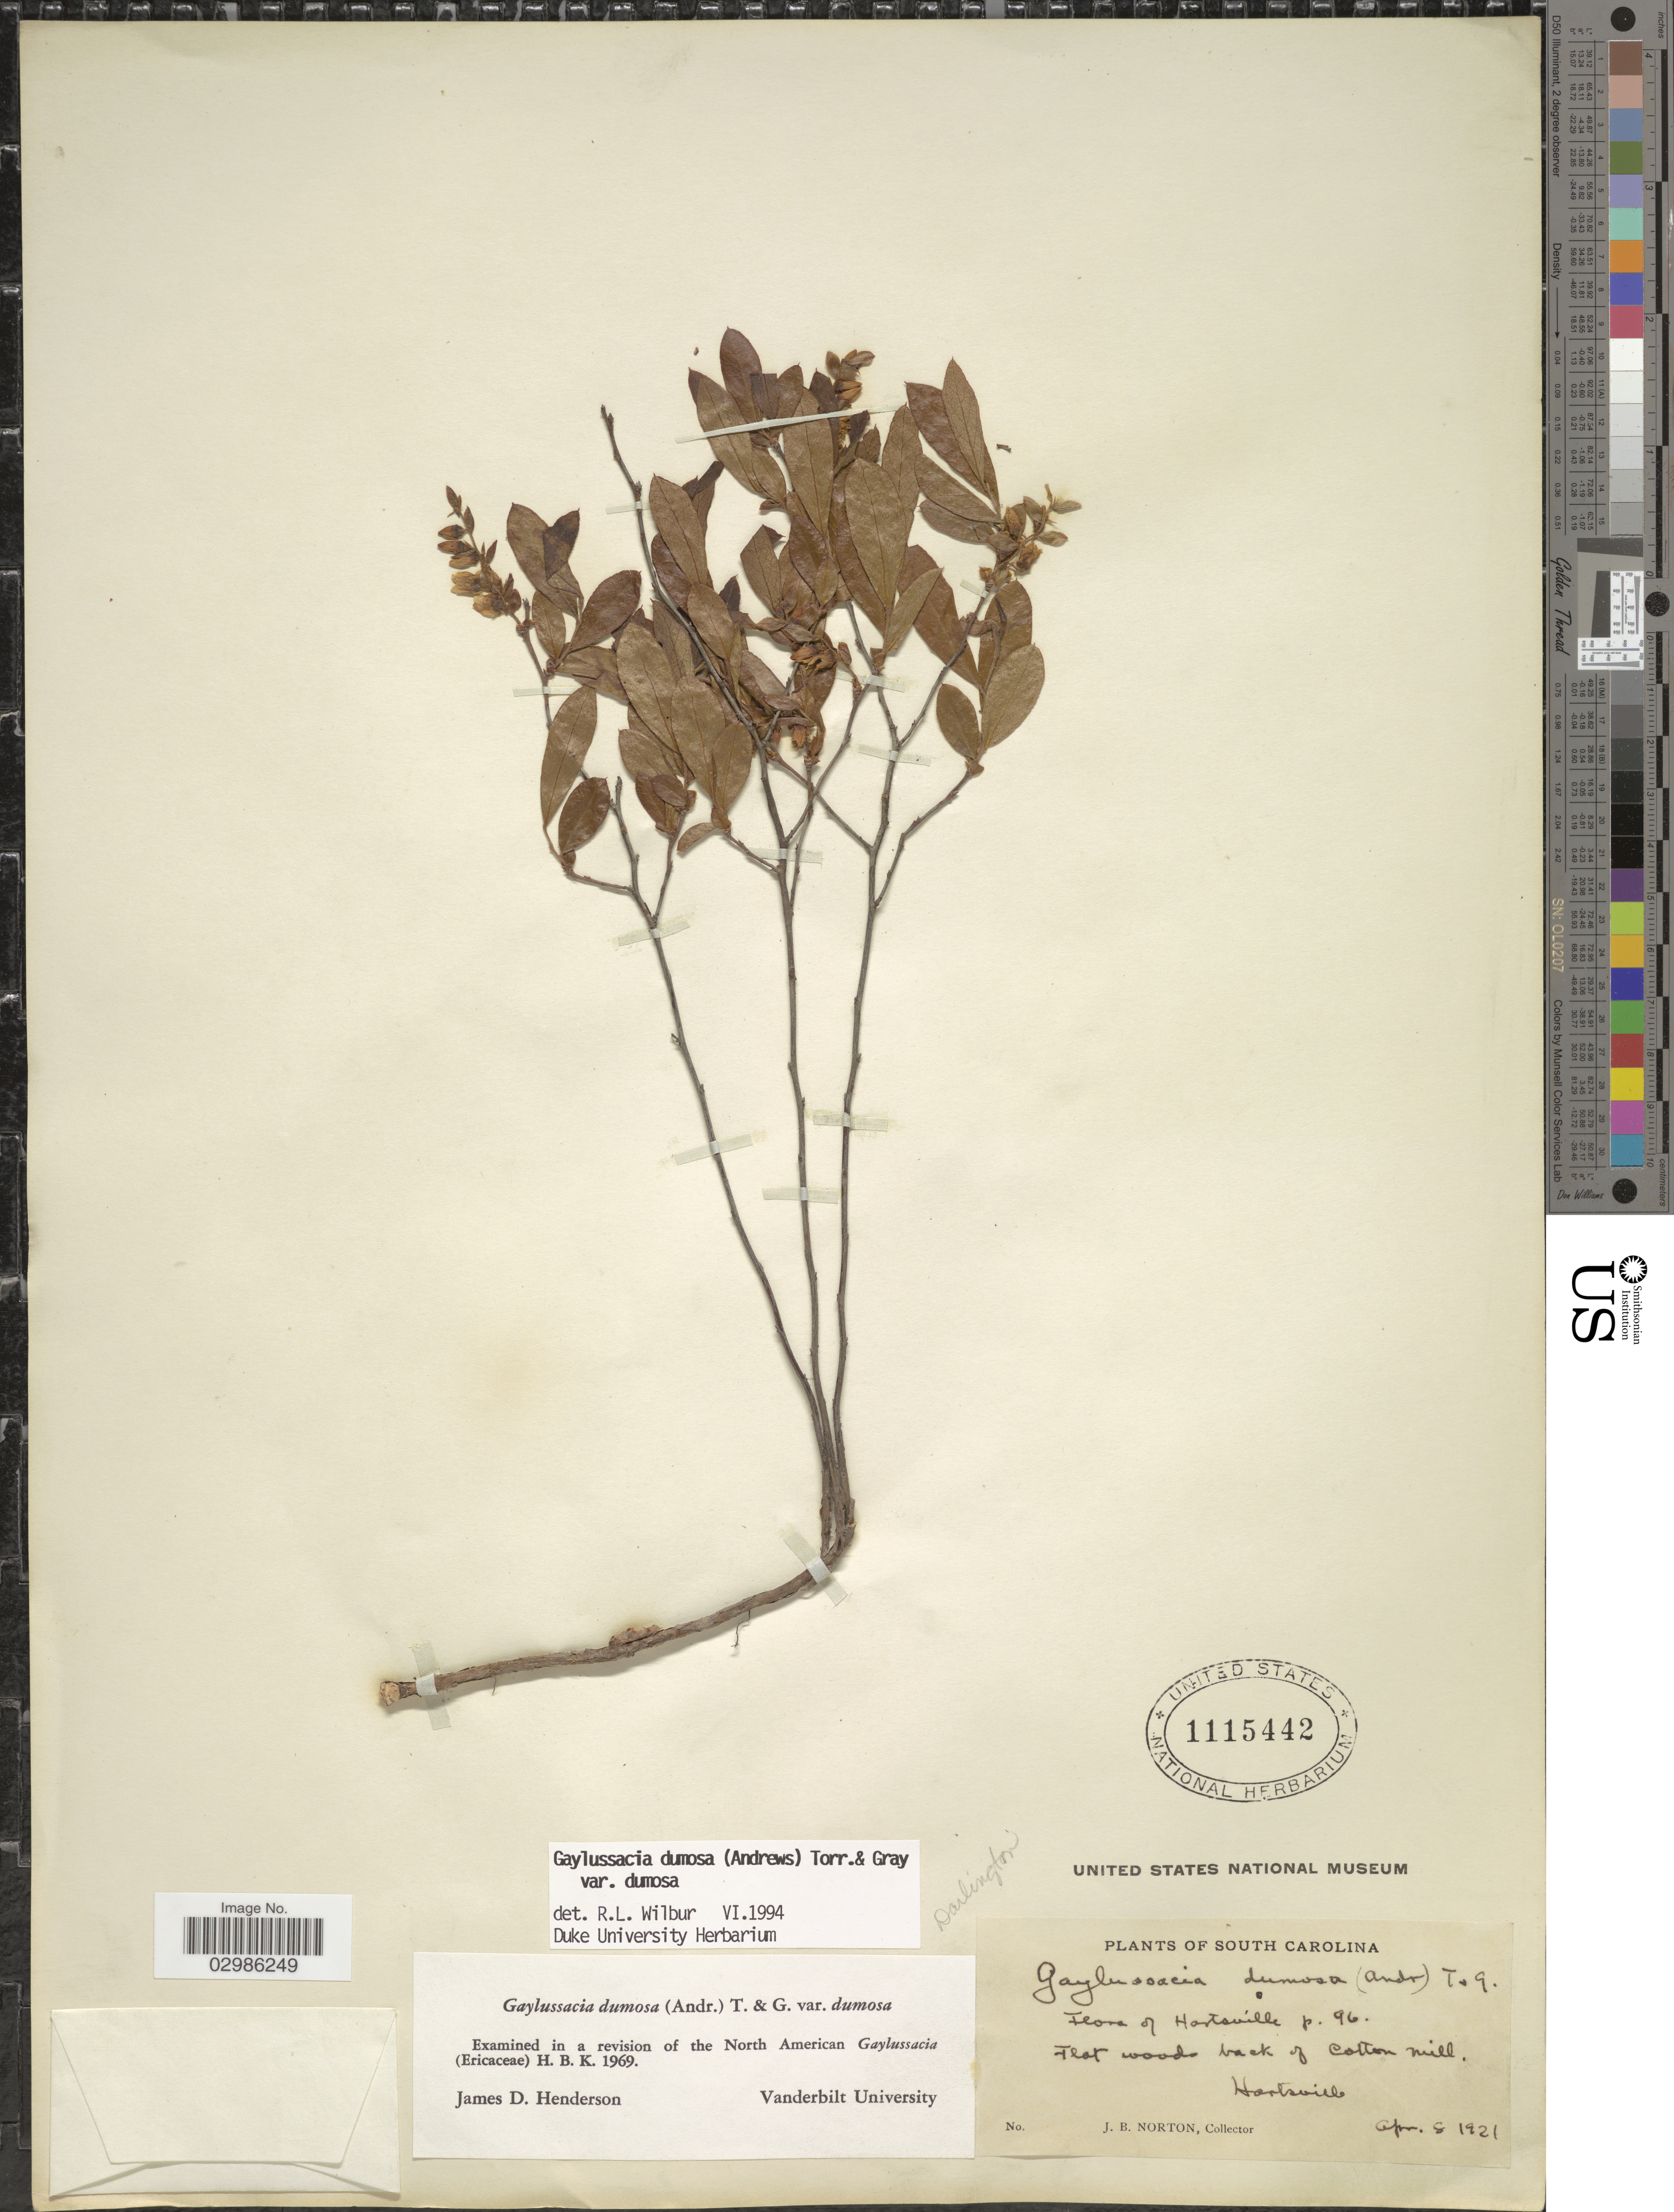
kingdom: Plantae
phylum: Tracheophyta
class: Magnoliopsida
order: Ericales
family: Ericaceae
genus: Gaylussacia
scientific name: Gaylussacia dumosa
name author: (Andrews) Torr. & A. Gray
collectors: J. B. Norton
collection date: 1921-04-08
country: United States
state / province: South Carolina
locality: Darlington, South Carolina, Flat woods back of Cotton Mill, Hartsville.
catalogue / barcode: US 1115442